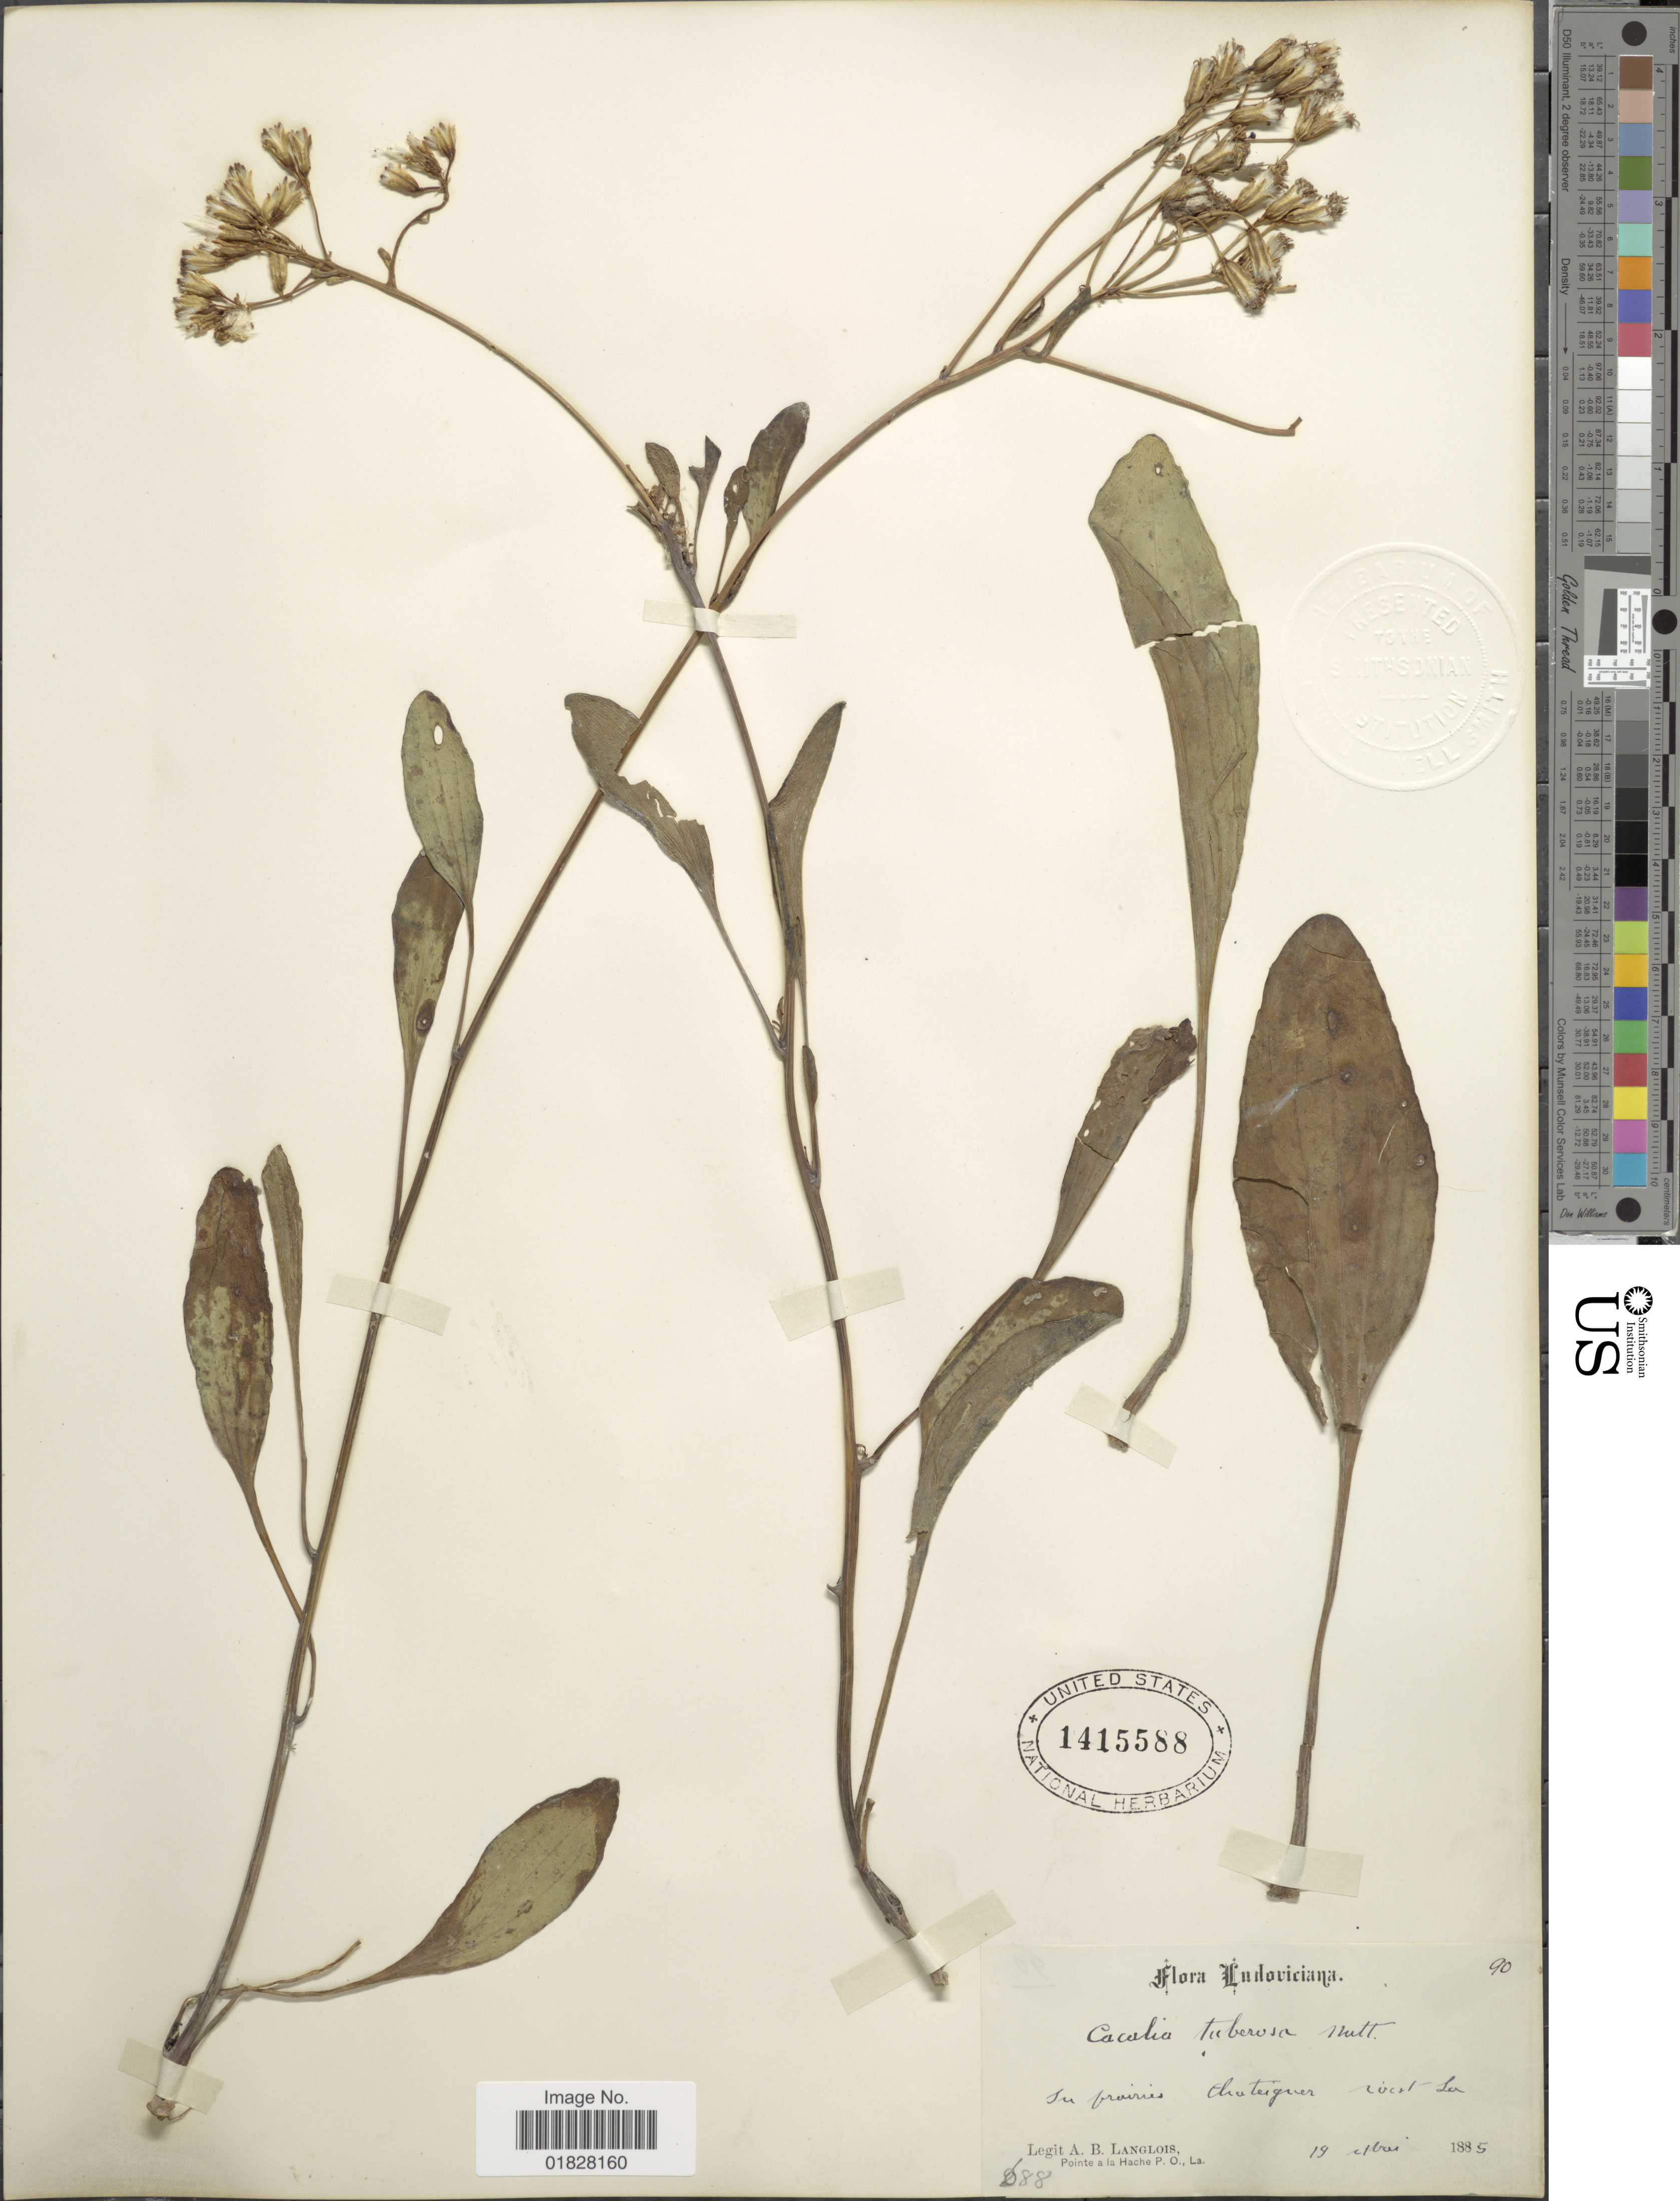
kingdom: Plantae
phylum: Tracheophyta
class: Magnoliopsida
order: Asterales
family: Asteraceae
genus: Arnoglossum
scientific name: Arnoglossum plantagineum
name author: Raf.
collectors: A. Langlois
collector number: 90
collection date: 1885-05-19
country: United States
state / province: Louisiana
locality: In prairies, Chuteiguer, rock La.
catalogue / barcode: US 1415588